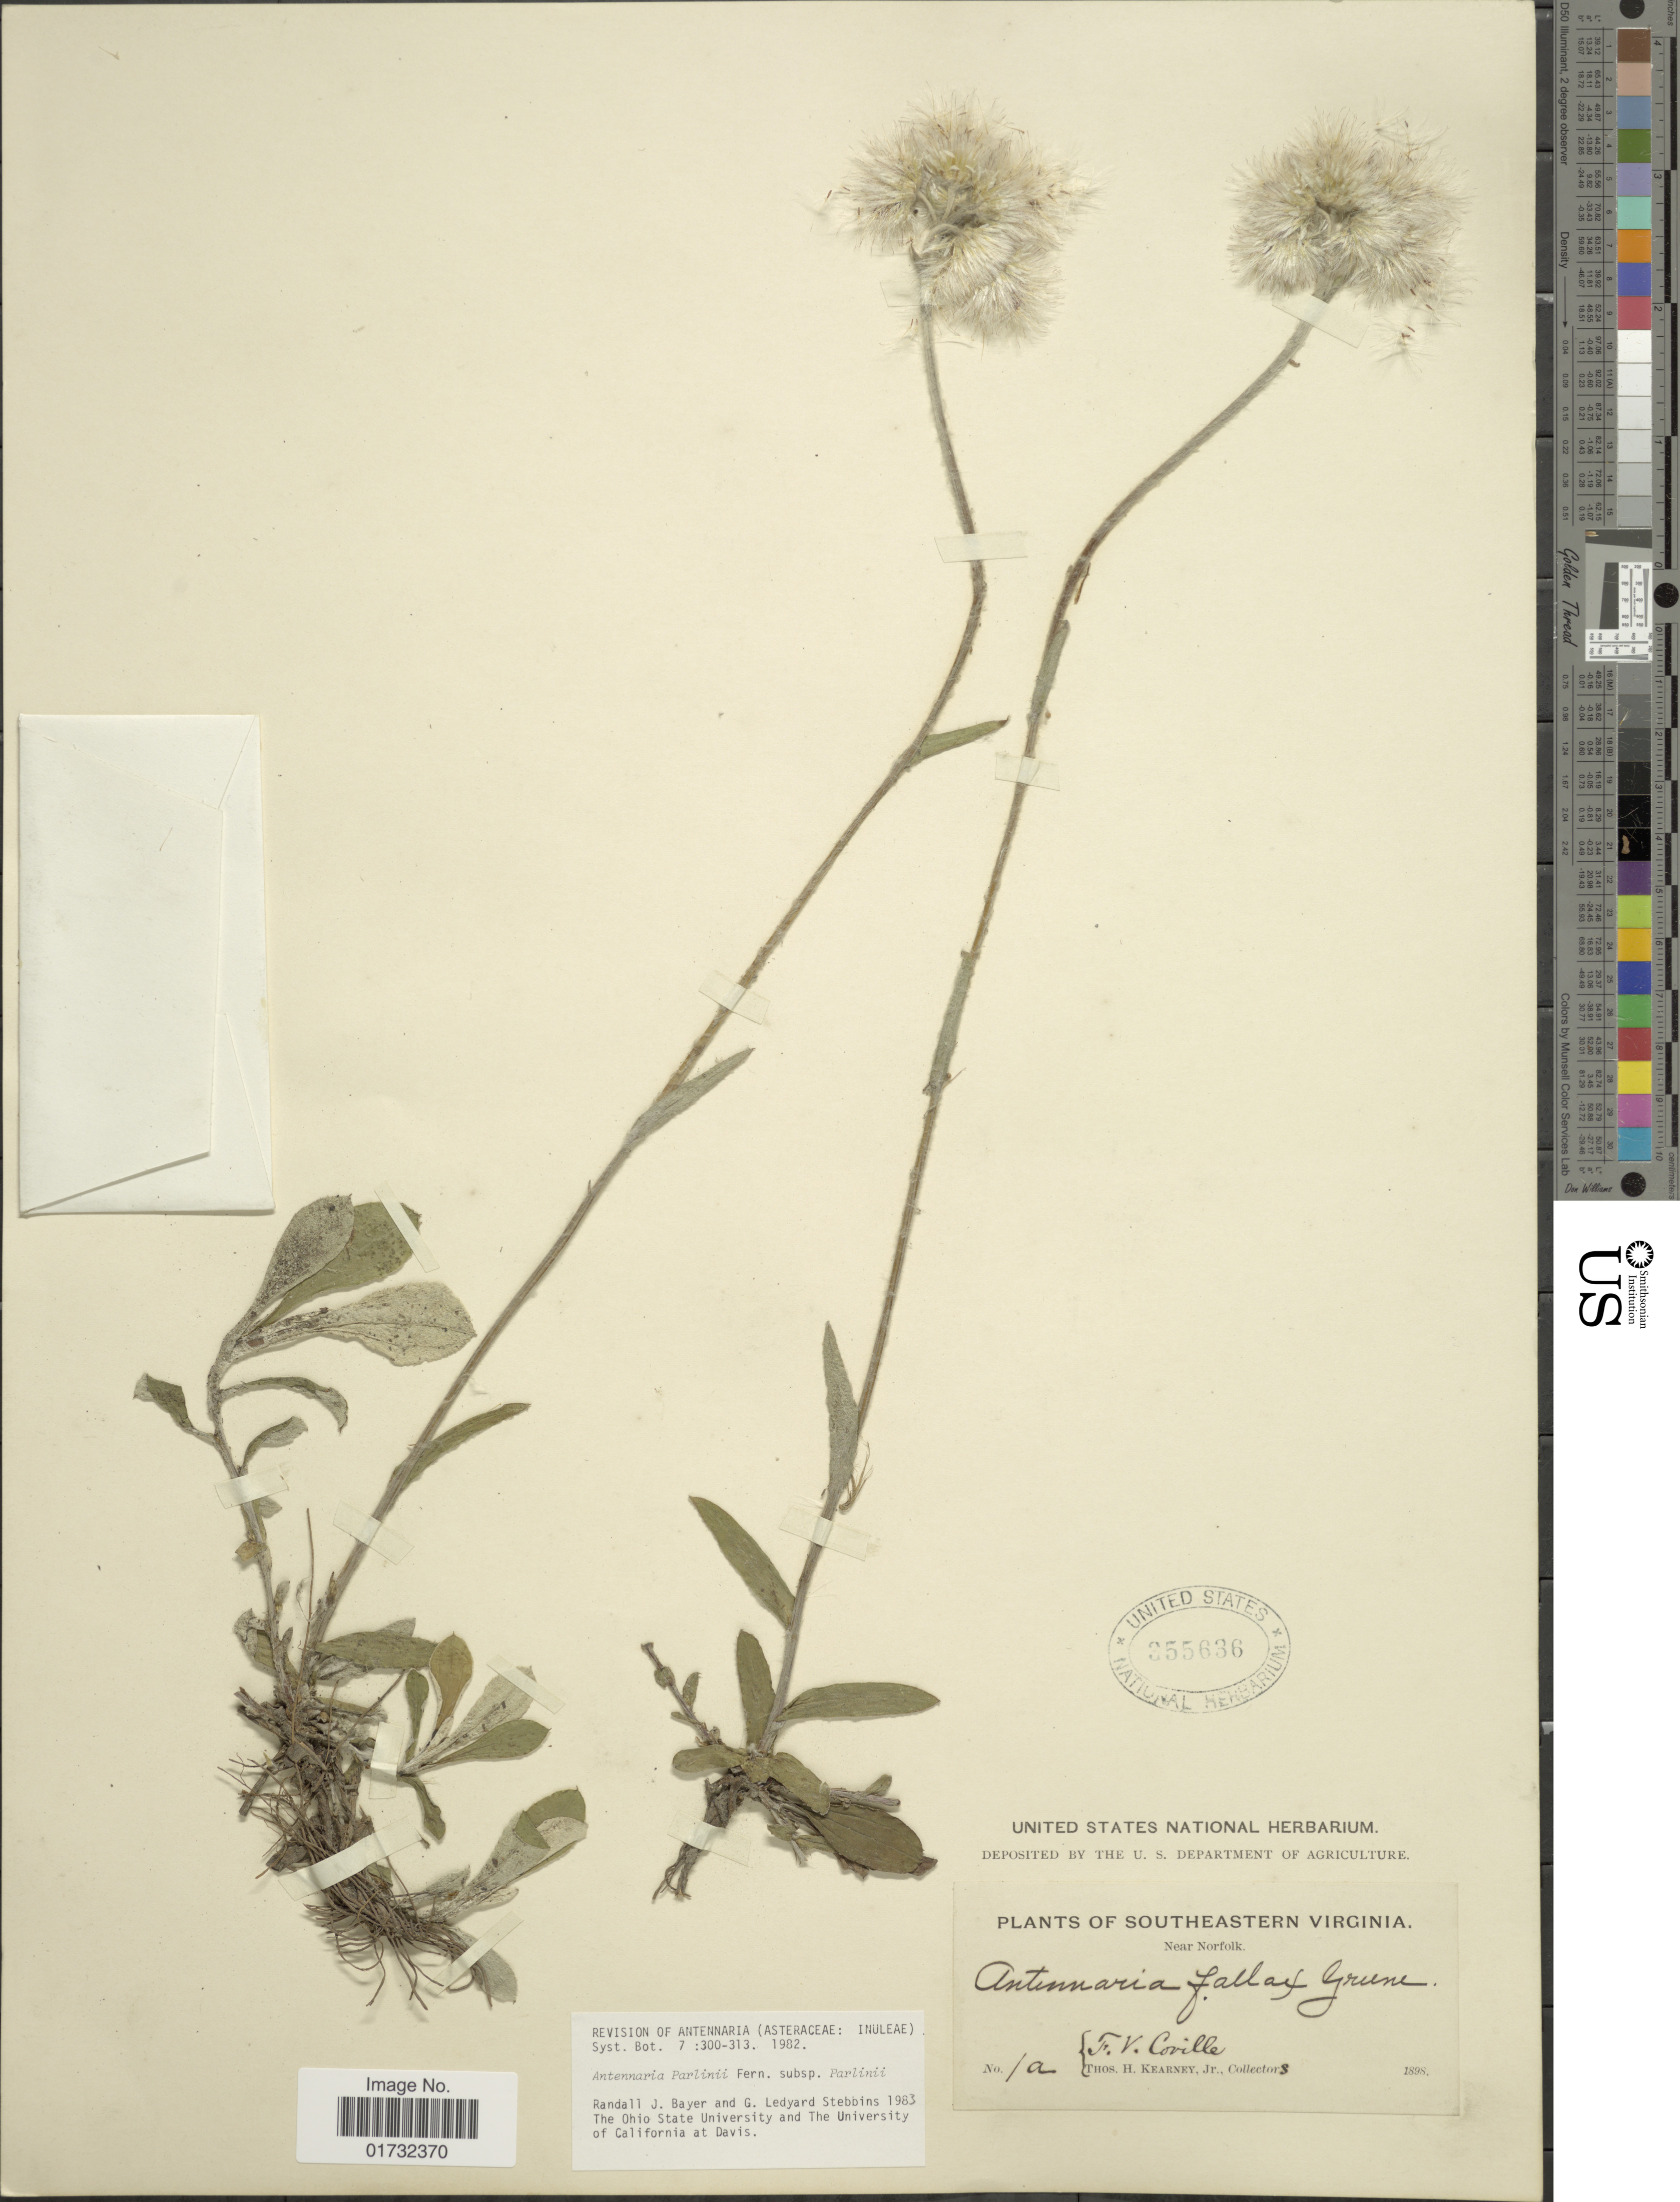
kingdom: Plantae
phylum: Tracheophyta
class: Magnoliopsida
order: Asterales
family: Asteraceae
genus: Antennaria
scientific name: Antennaria parlinii subsp. parlinii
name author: Fernald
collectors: F. V. Coville & T. H. Kearney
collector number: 1a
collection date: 1898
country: United States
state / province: Virginia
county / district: City of Norfolk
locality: Southeastern Virginia. Near Norfolk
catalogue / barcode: US 355636